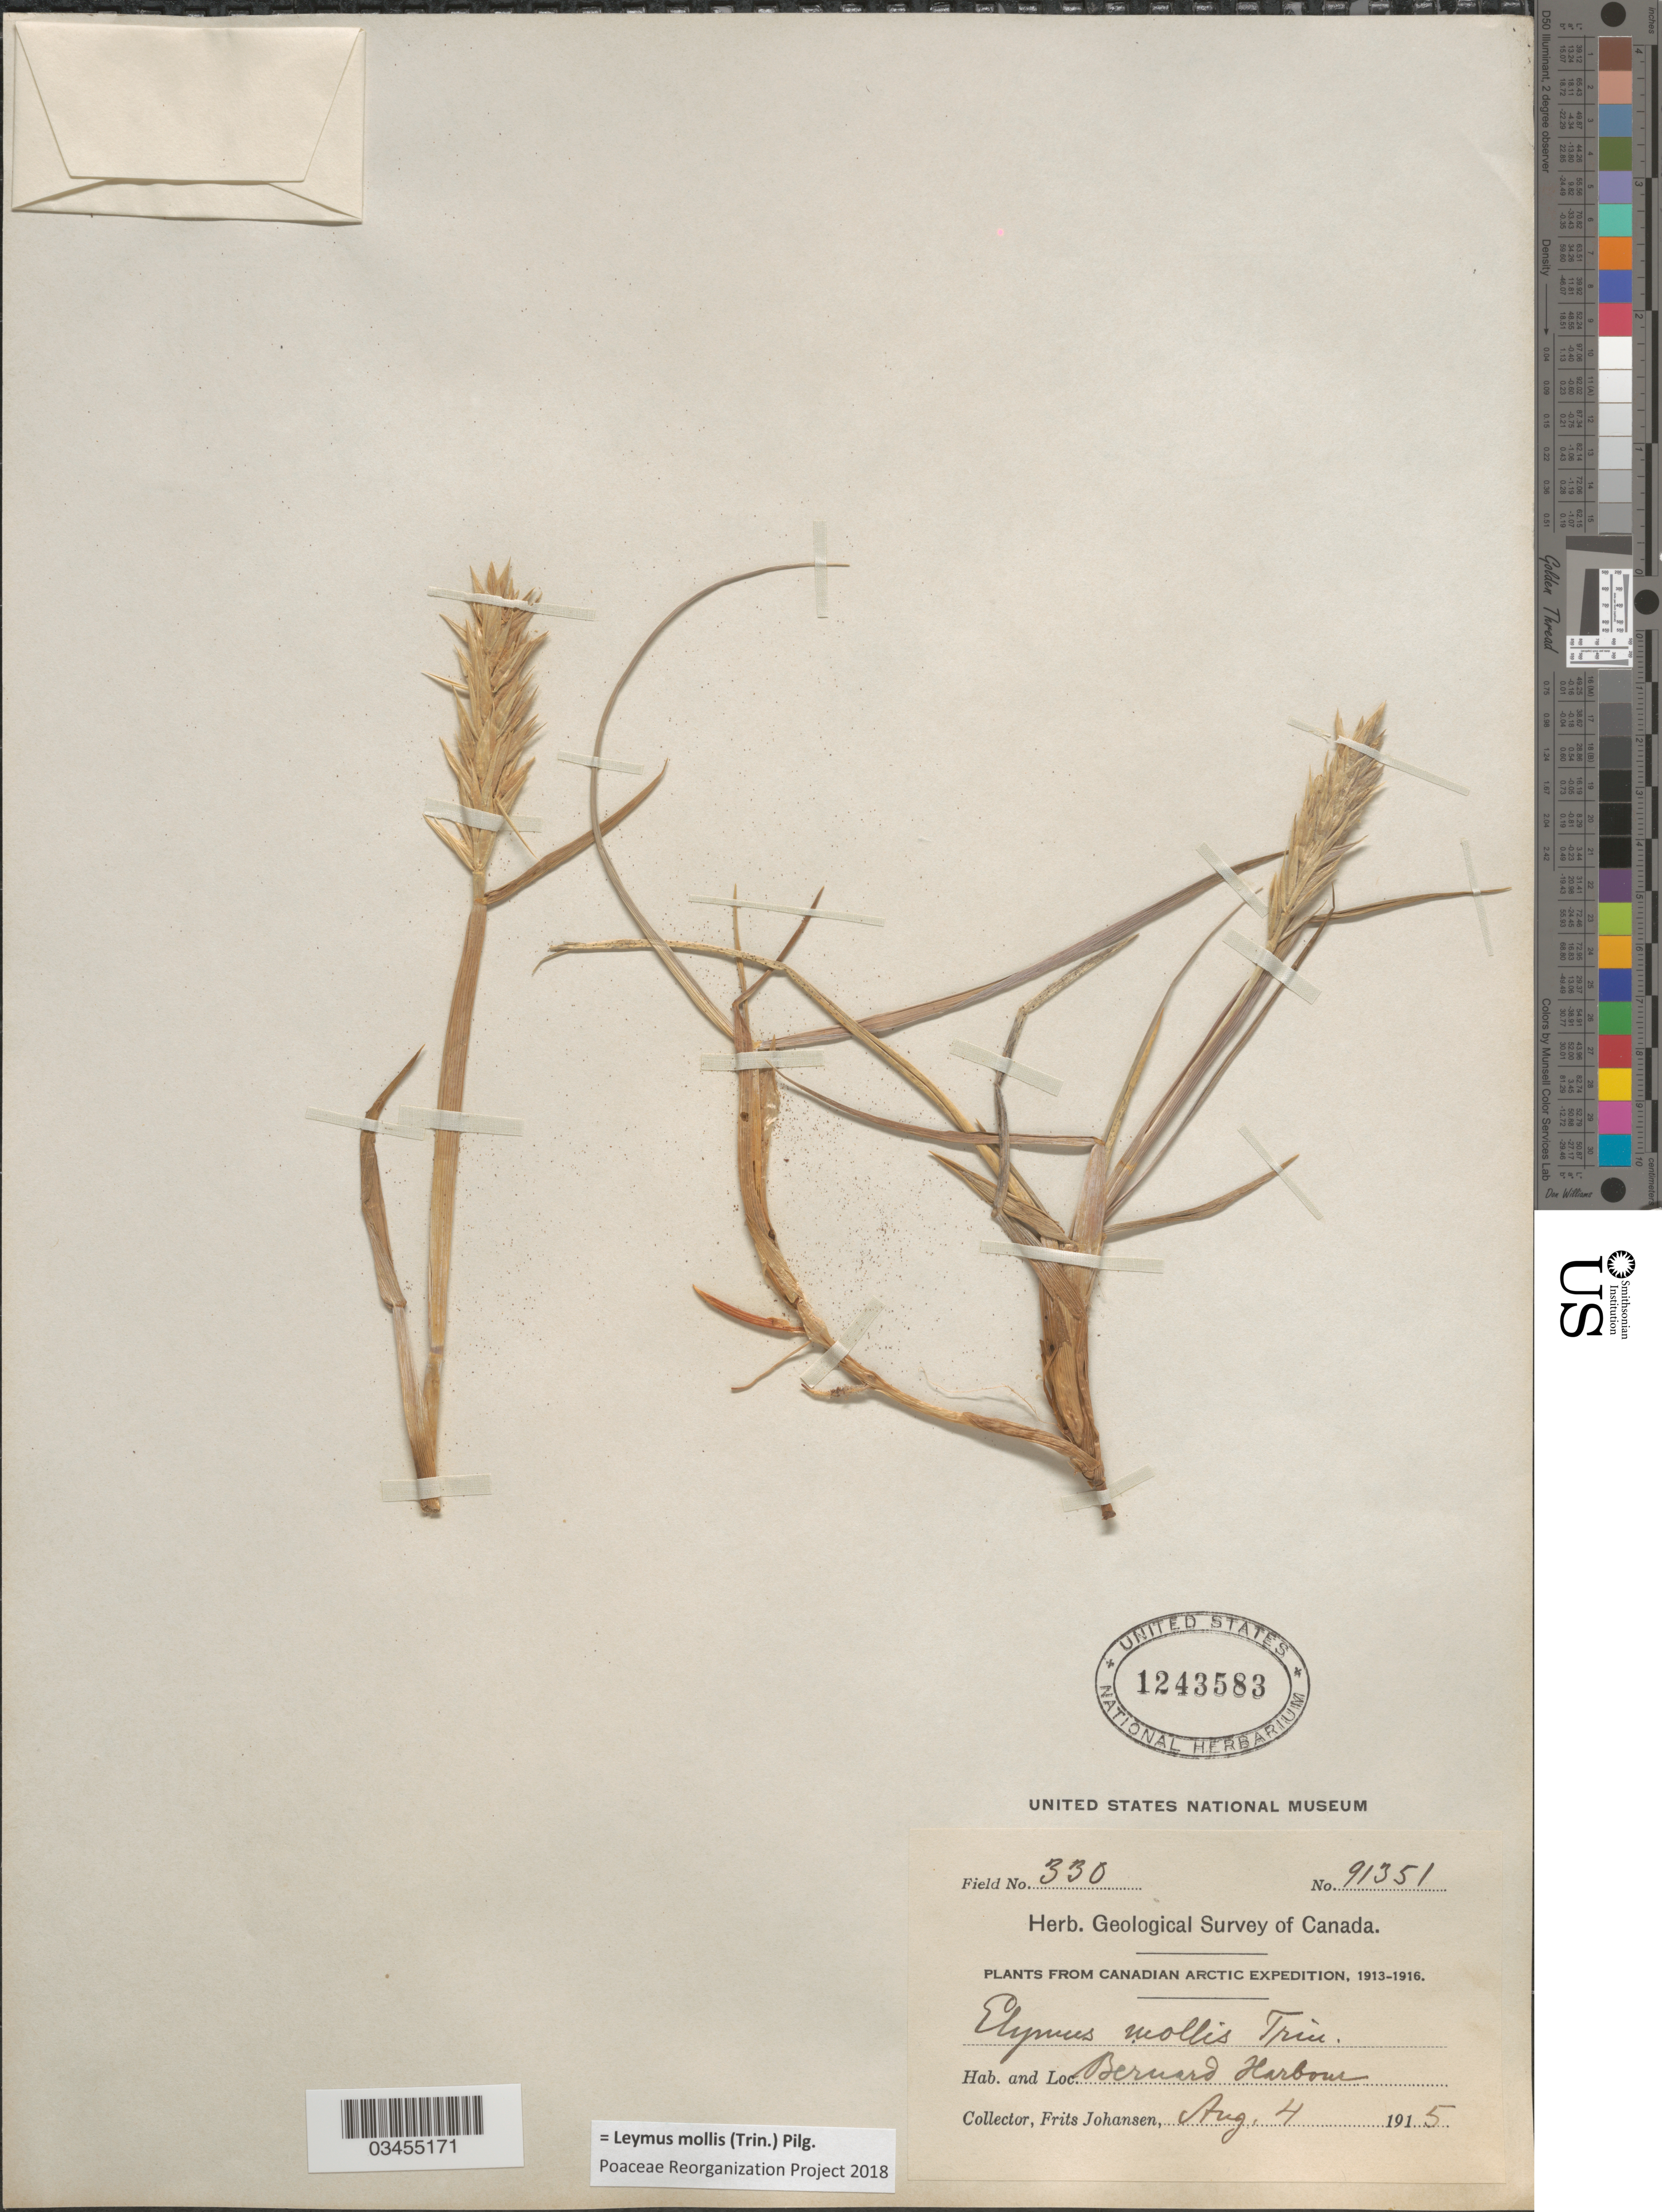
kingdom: Plantae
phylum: Tracheophyta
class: Liliopsida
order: Poales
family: Poaceae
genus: Leymus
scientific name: Leymus mollis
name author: (Trin.) Pilg.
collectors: F. Johansen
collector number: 91351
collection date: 1915-08-04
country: Canada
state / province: Nunavut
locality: Geological Survey of Canada. Canadian Arctic Expedition, 1913-1916. Bernard Harbour.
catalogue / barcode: US 1243583